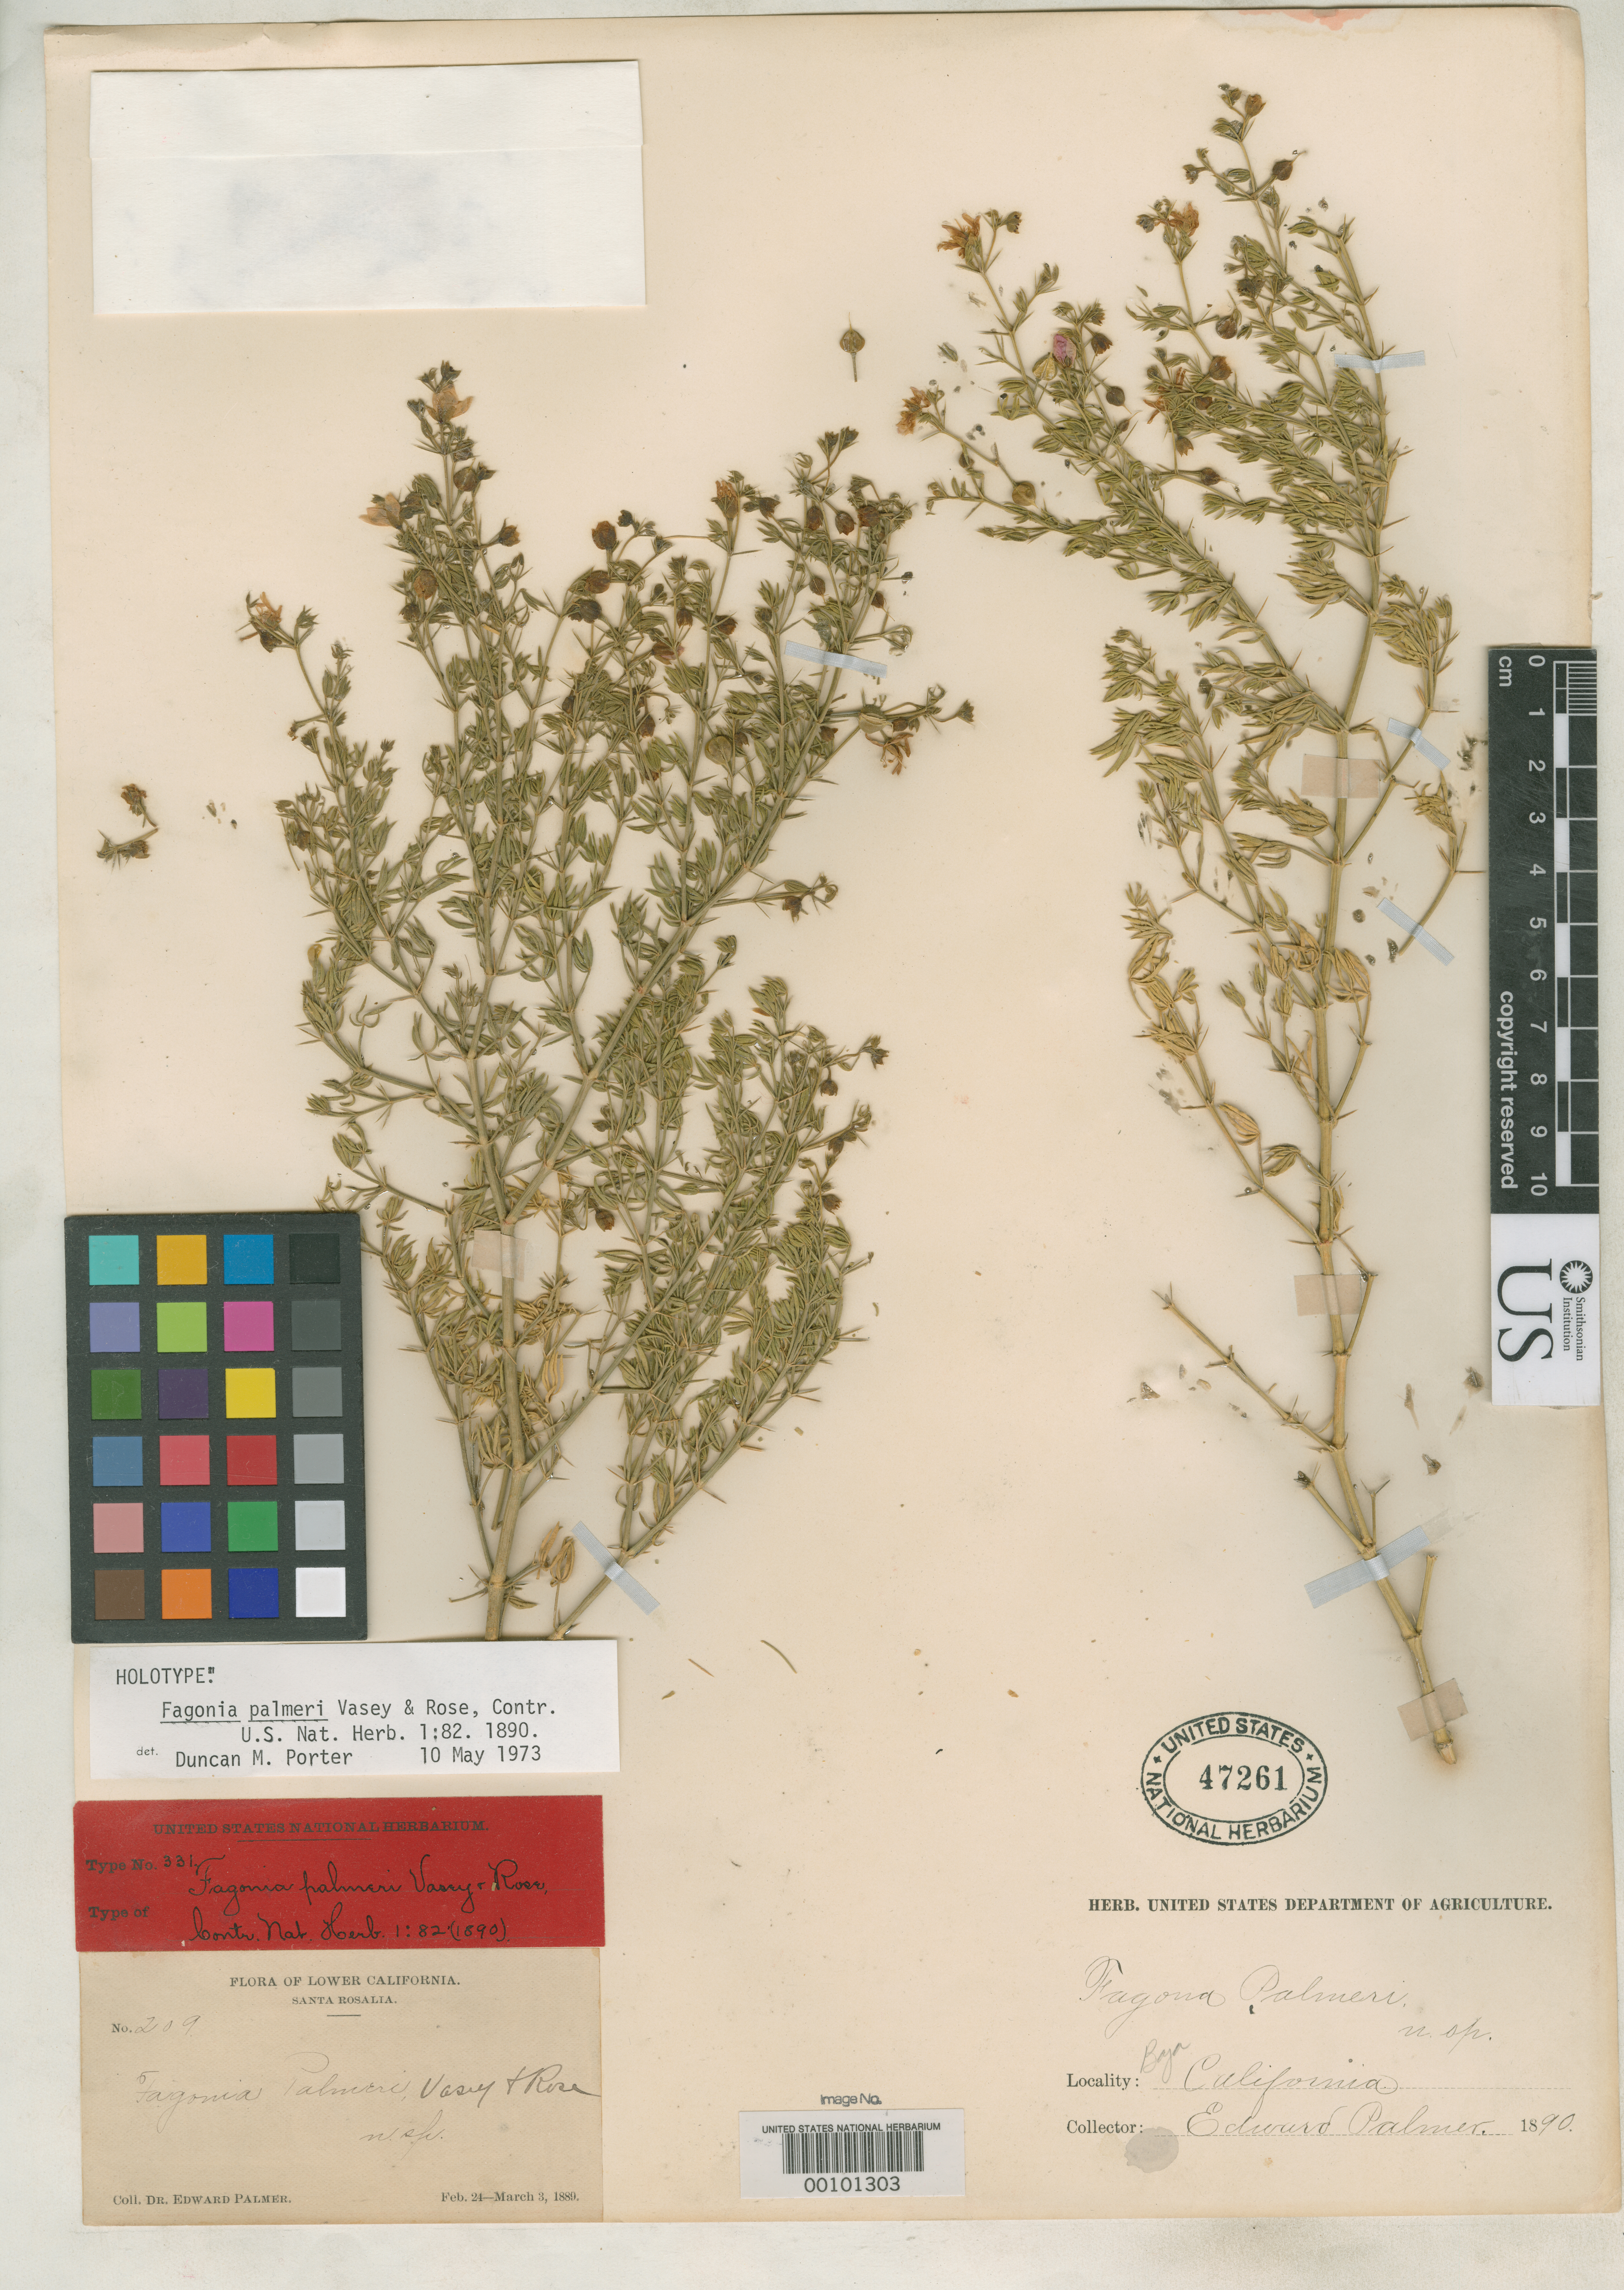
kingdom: Plantae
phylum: Tracheophyta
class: Magnoliopsida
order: Zygophyllales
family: Zygophyllaceae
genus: Fagonia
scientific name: Fagonia palmeri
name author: Vasey & Rose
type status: Holotype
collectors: E. Palmer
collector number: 209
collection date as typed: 24 Feb 1889 to 03 Mar 1889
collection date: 1889-02-24/1889-03-03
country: Mexico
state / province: Baja California Sur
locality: Santa Rosalia.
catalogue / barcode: US 47261